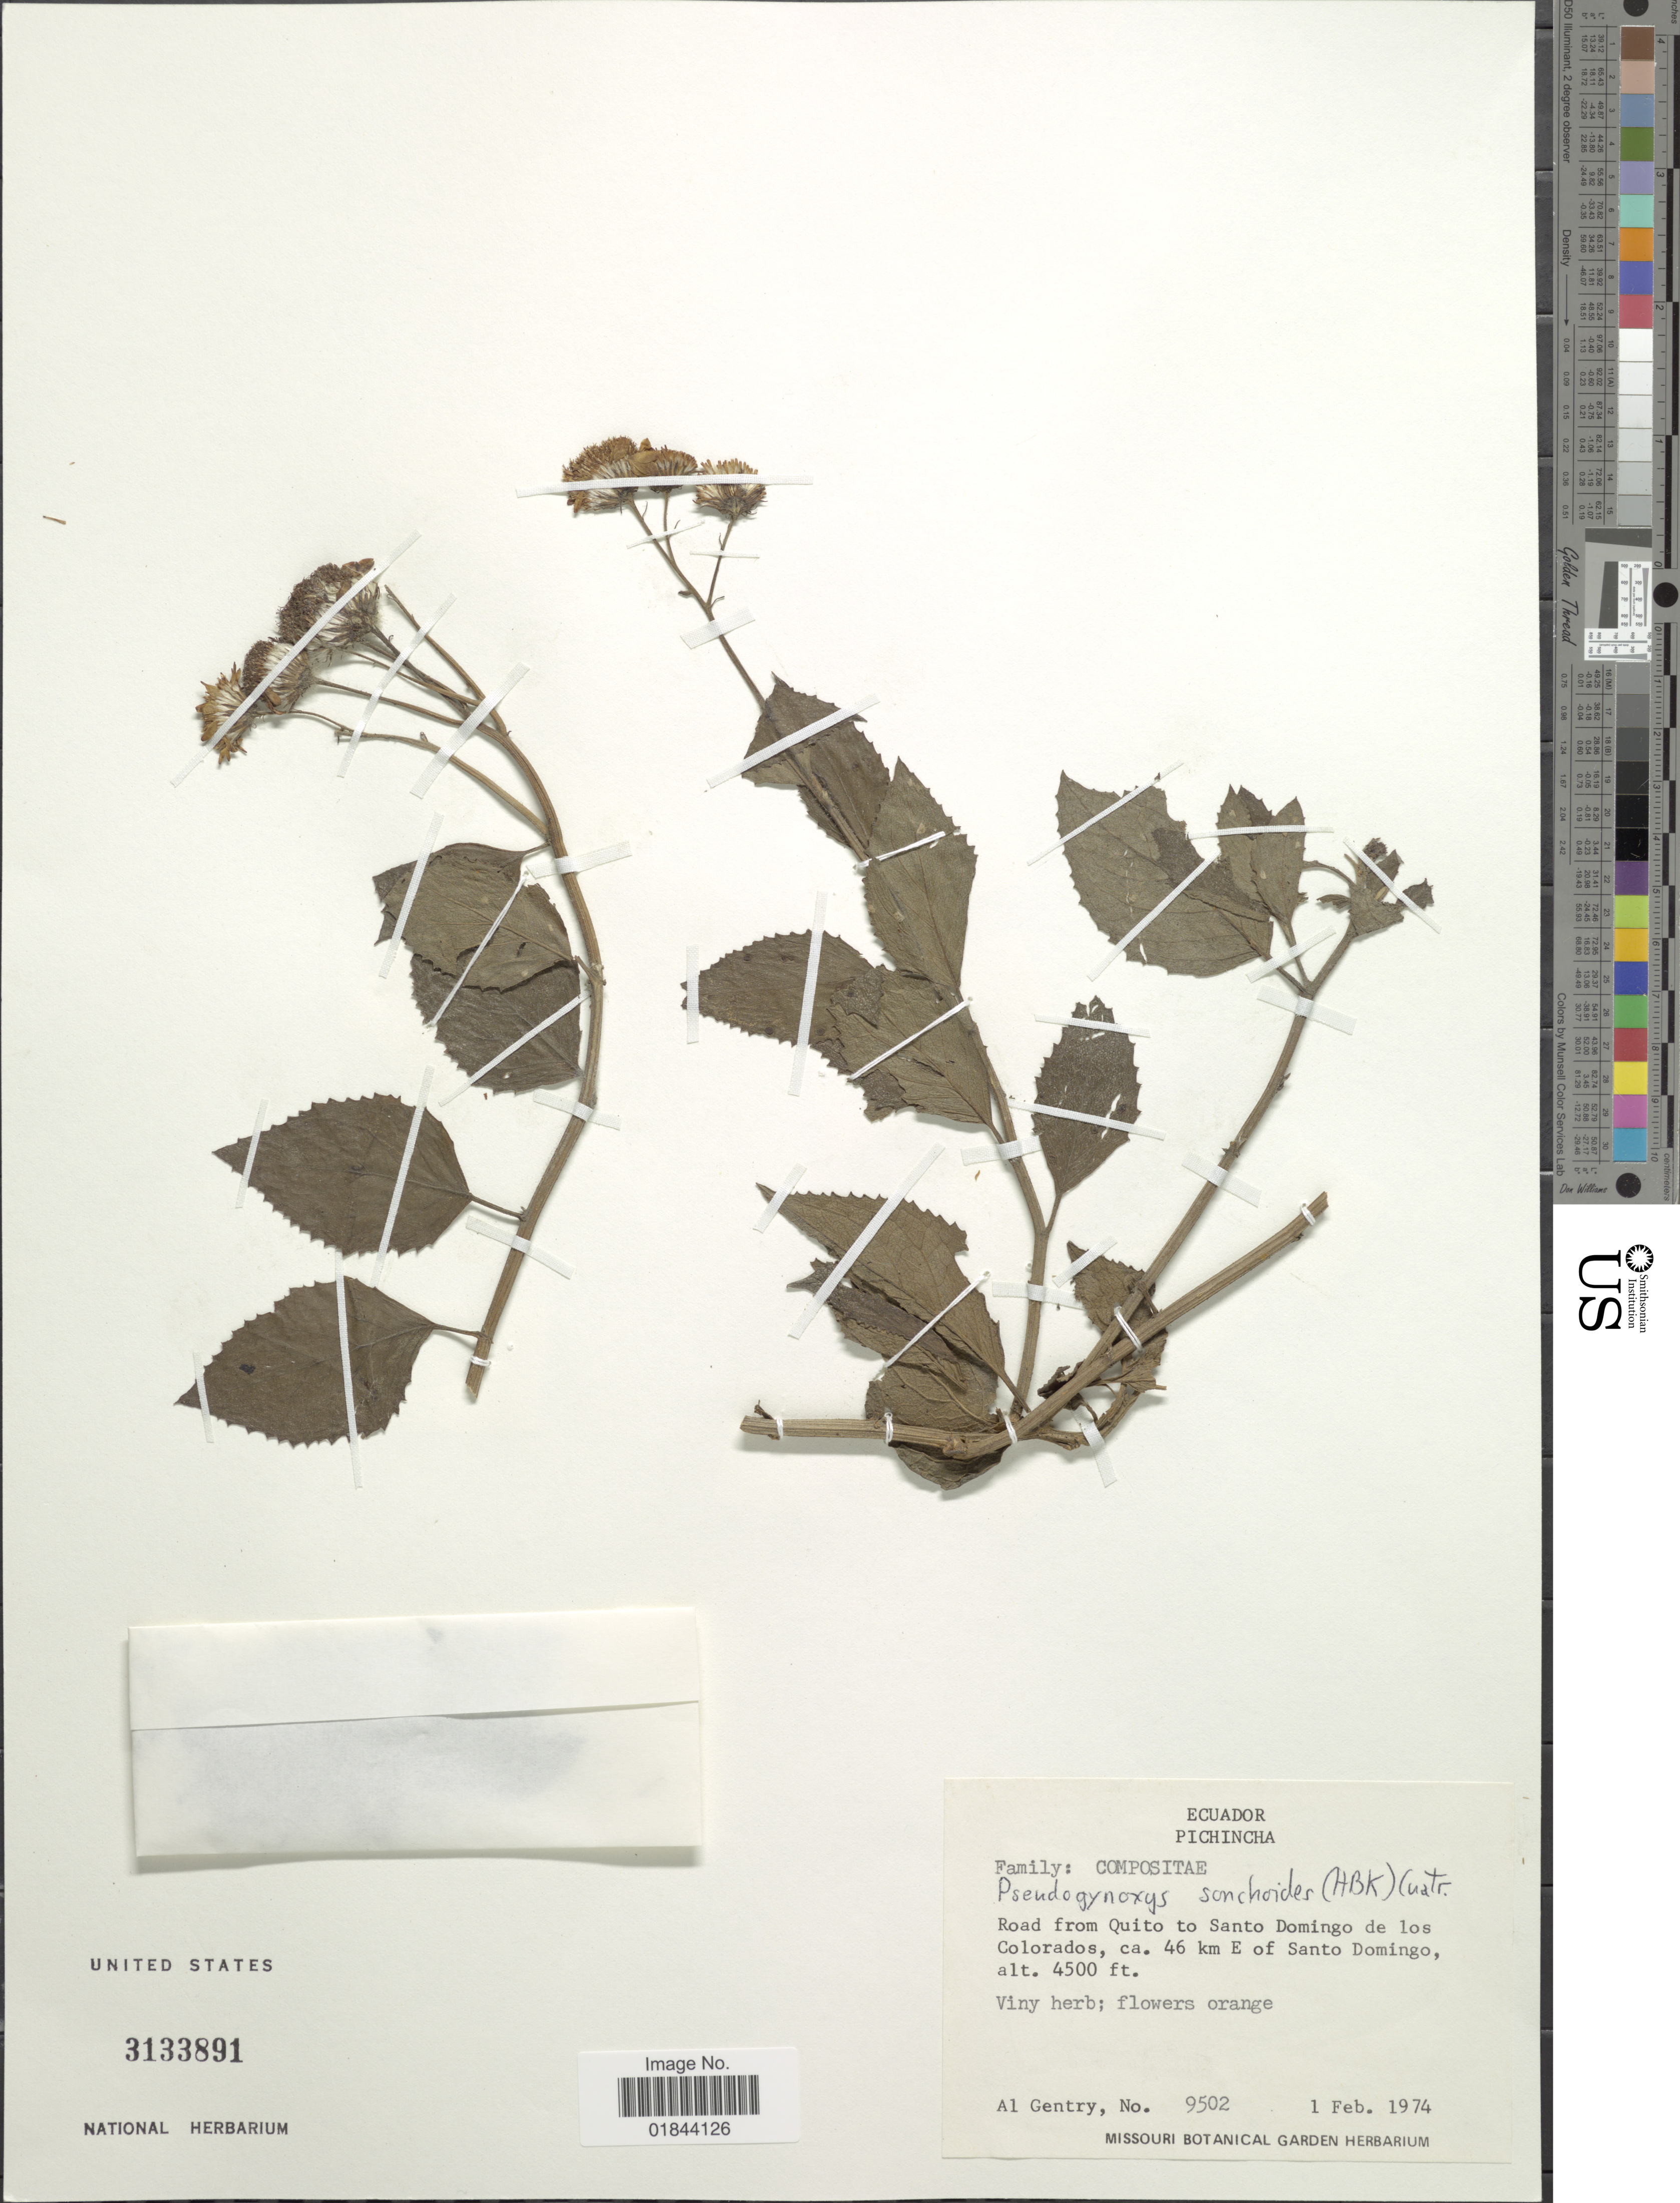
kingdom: Plantae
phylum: Tracheophyta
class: Magnoliopsida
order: Asterales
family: Asteraceae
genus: Pseudogynoxys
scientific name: Pseudogynoxys sonchoides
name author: (Kunth) Cuatrec.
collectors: A. H. Gentry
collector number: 9502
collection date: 1974-02-01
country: Ecuador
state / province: Pichincha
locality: Road from Quito to Santo Domingo de los Colorados, ca. 46 km E of Santo Domingo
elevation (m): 1372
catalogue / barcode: US 3133891